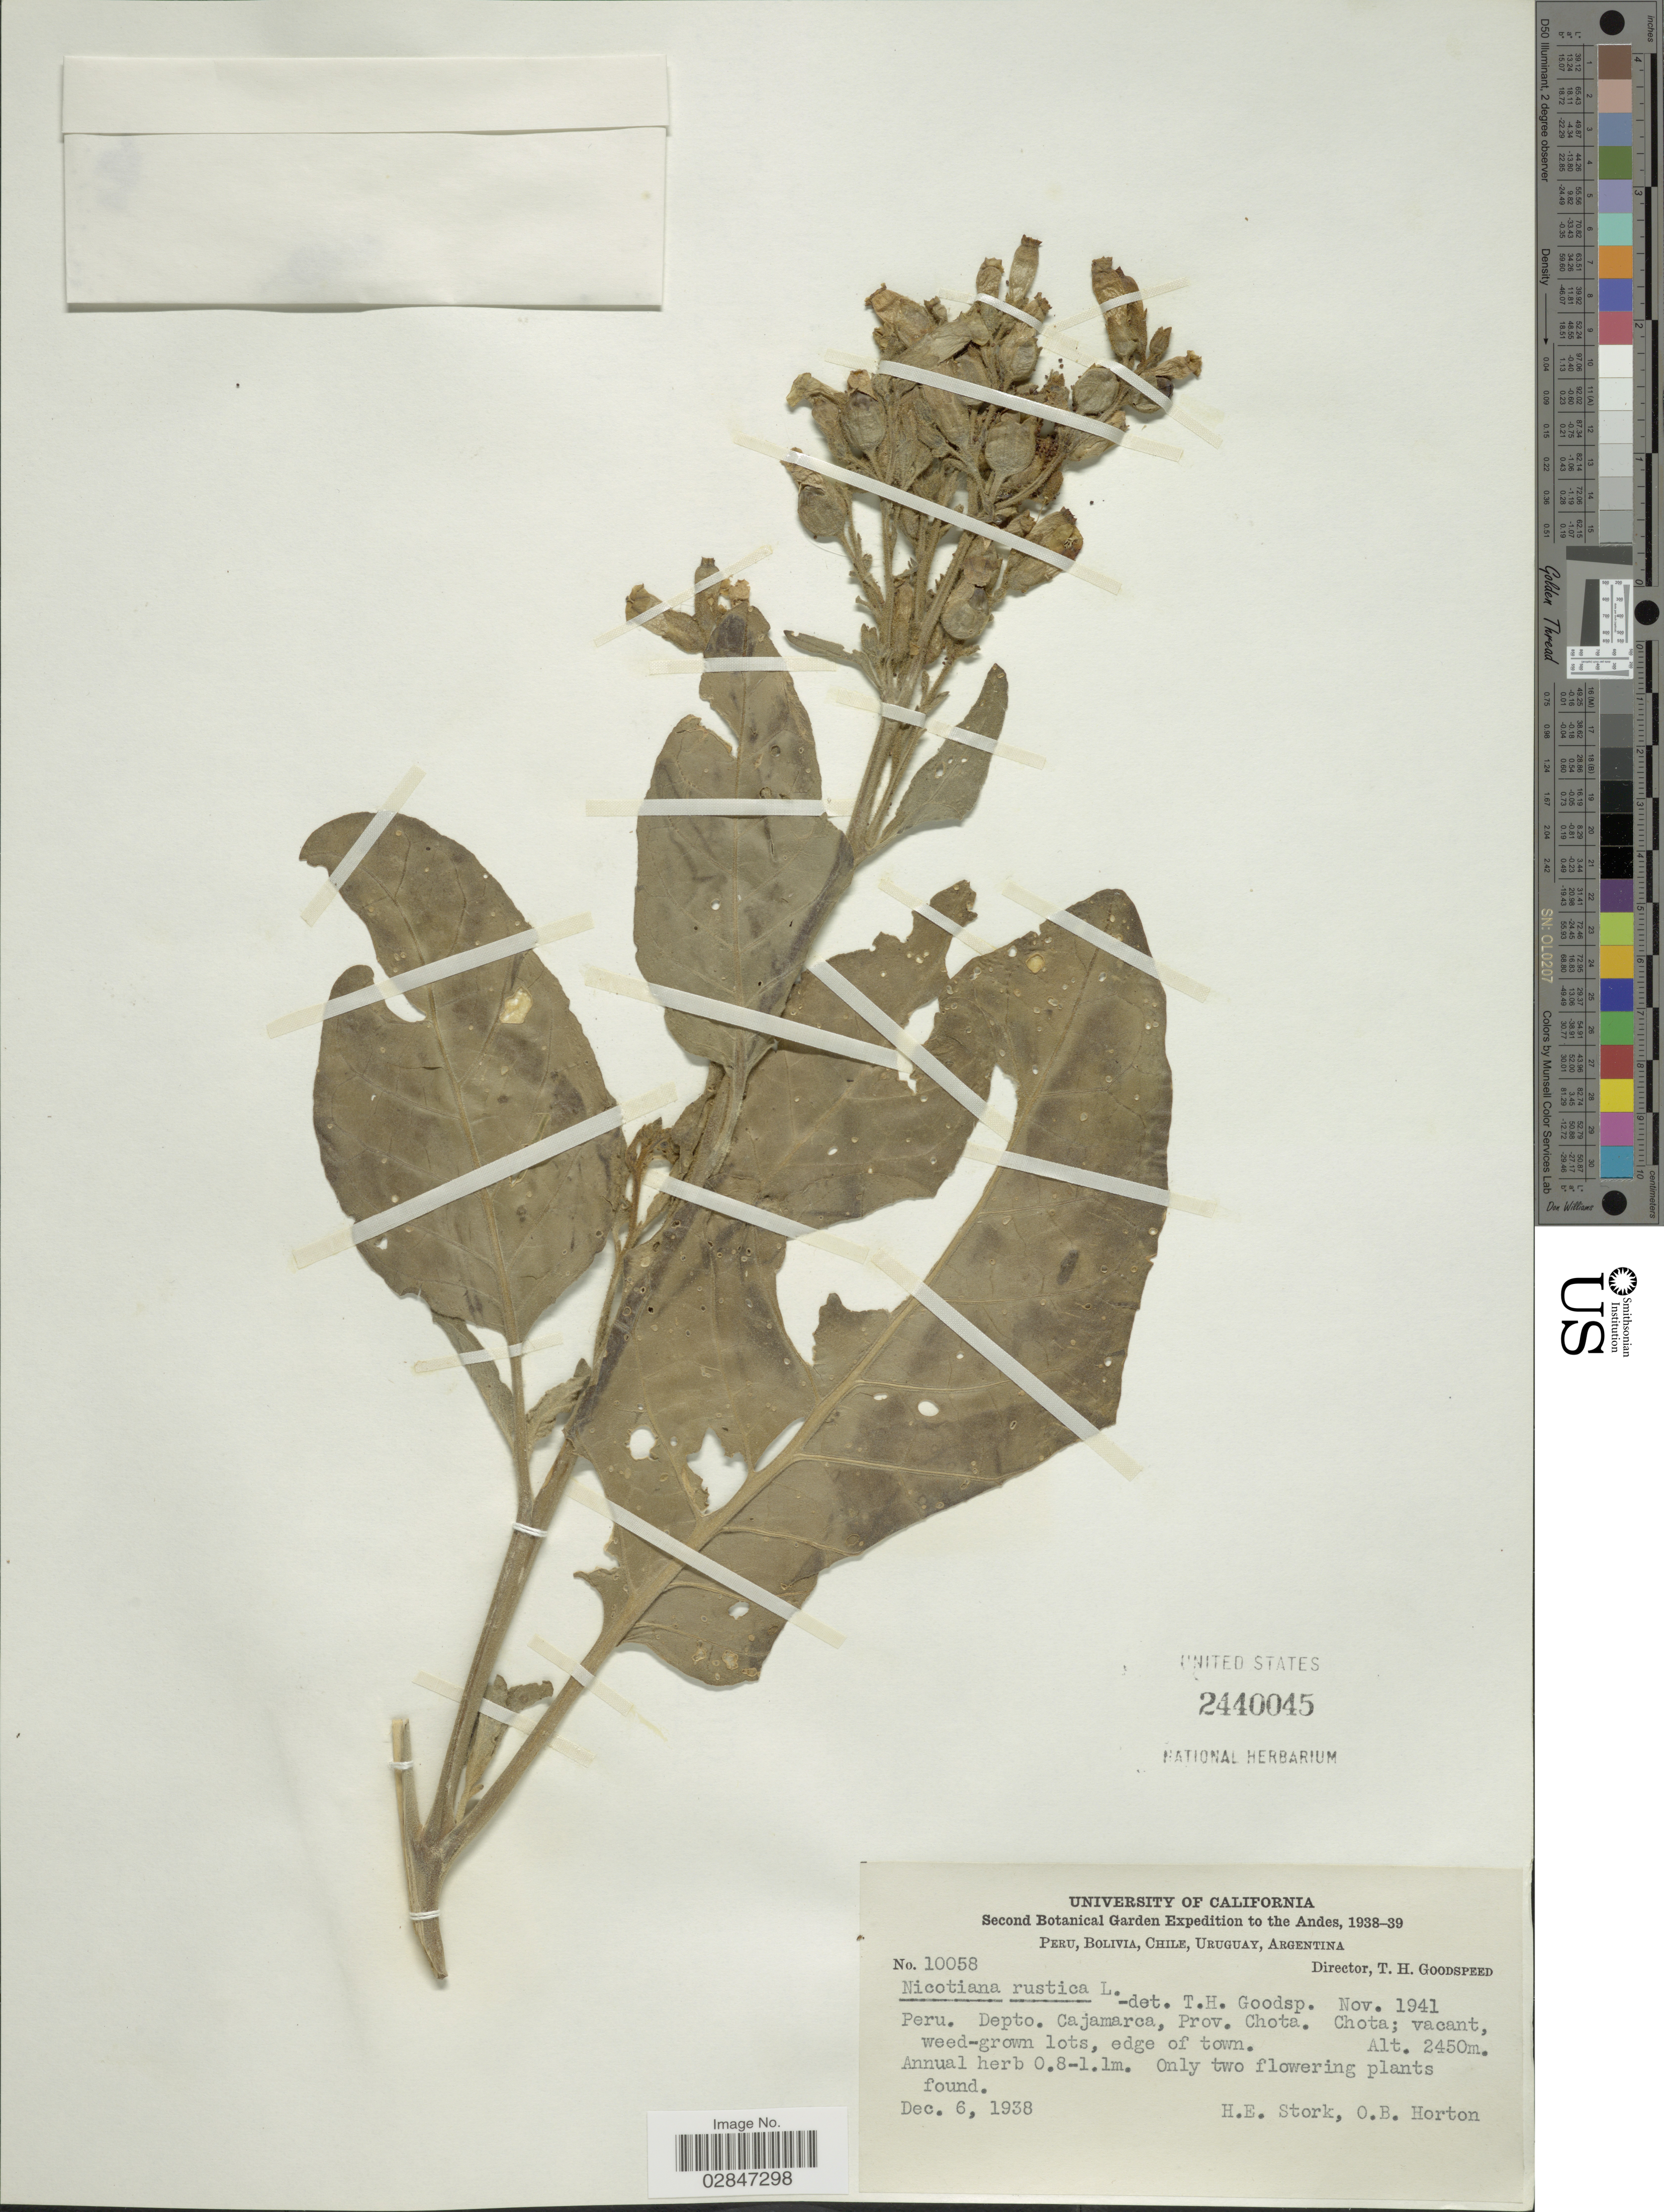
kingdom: Plantae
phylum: Tracheophyta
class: Magnoliopsida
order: Solanales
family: Solanaceae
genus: Nicotiana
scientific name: Nicotiana rustica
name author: L.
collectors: H. E. Stork & O. B. Horton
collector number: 10058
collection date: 1938-12-06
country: Peru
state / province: Cajamarca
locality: The Andes, Depto. Cajamarca, Prov. Chota, Chota.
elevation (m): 2450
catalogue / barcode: US 2440045